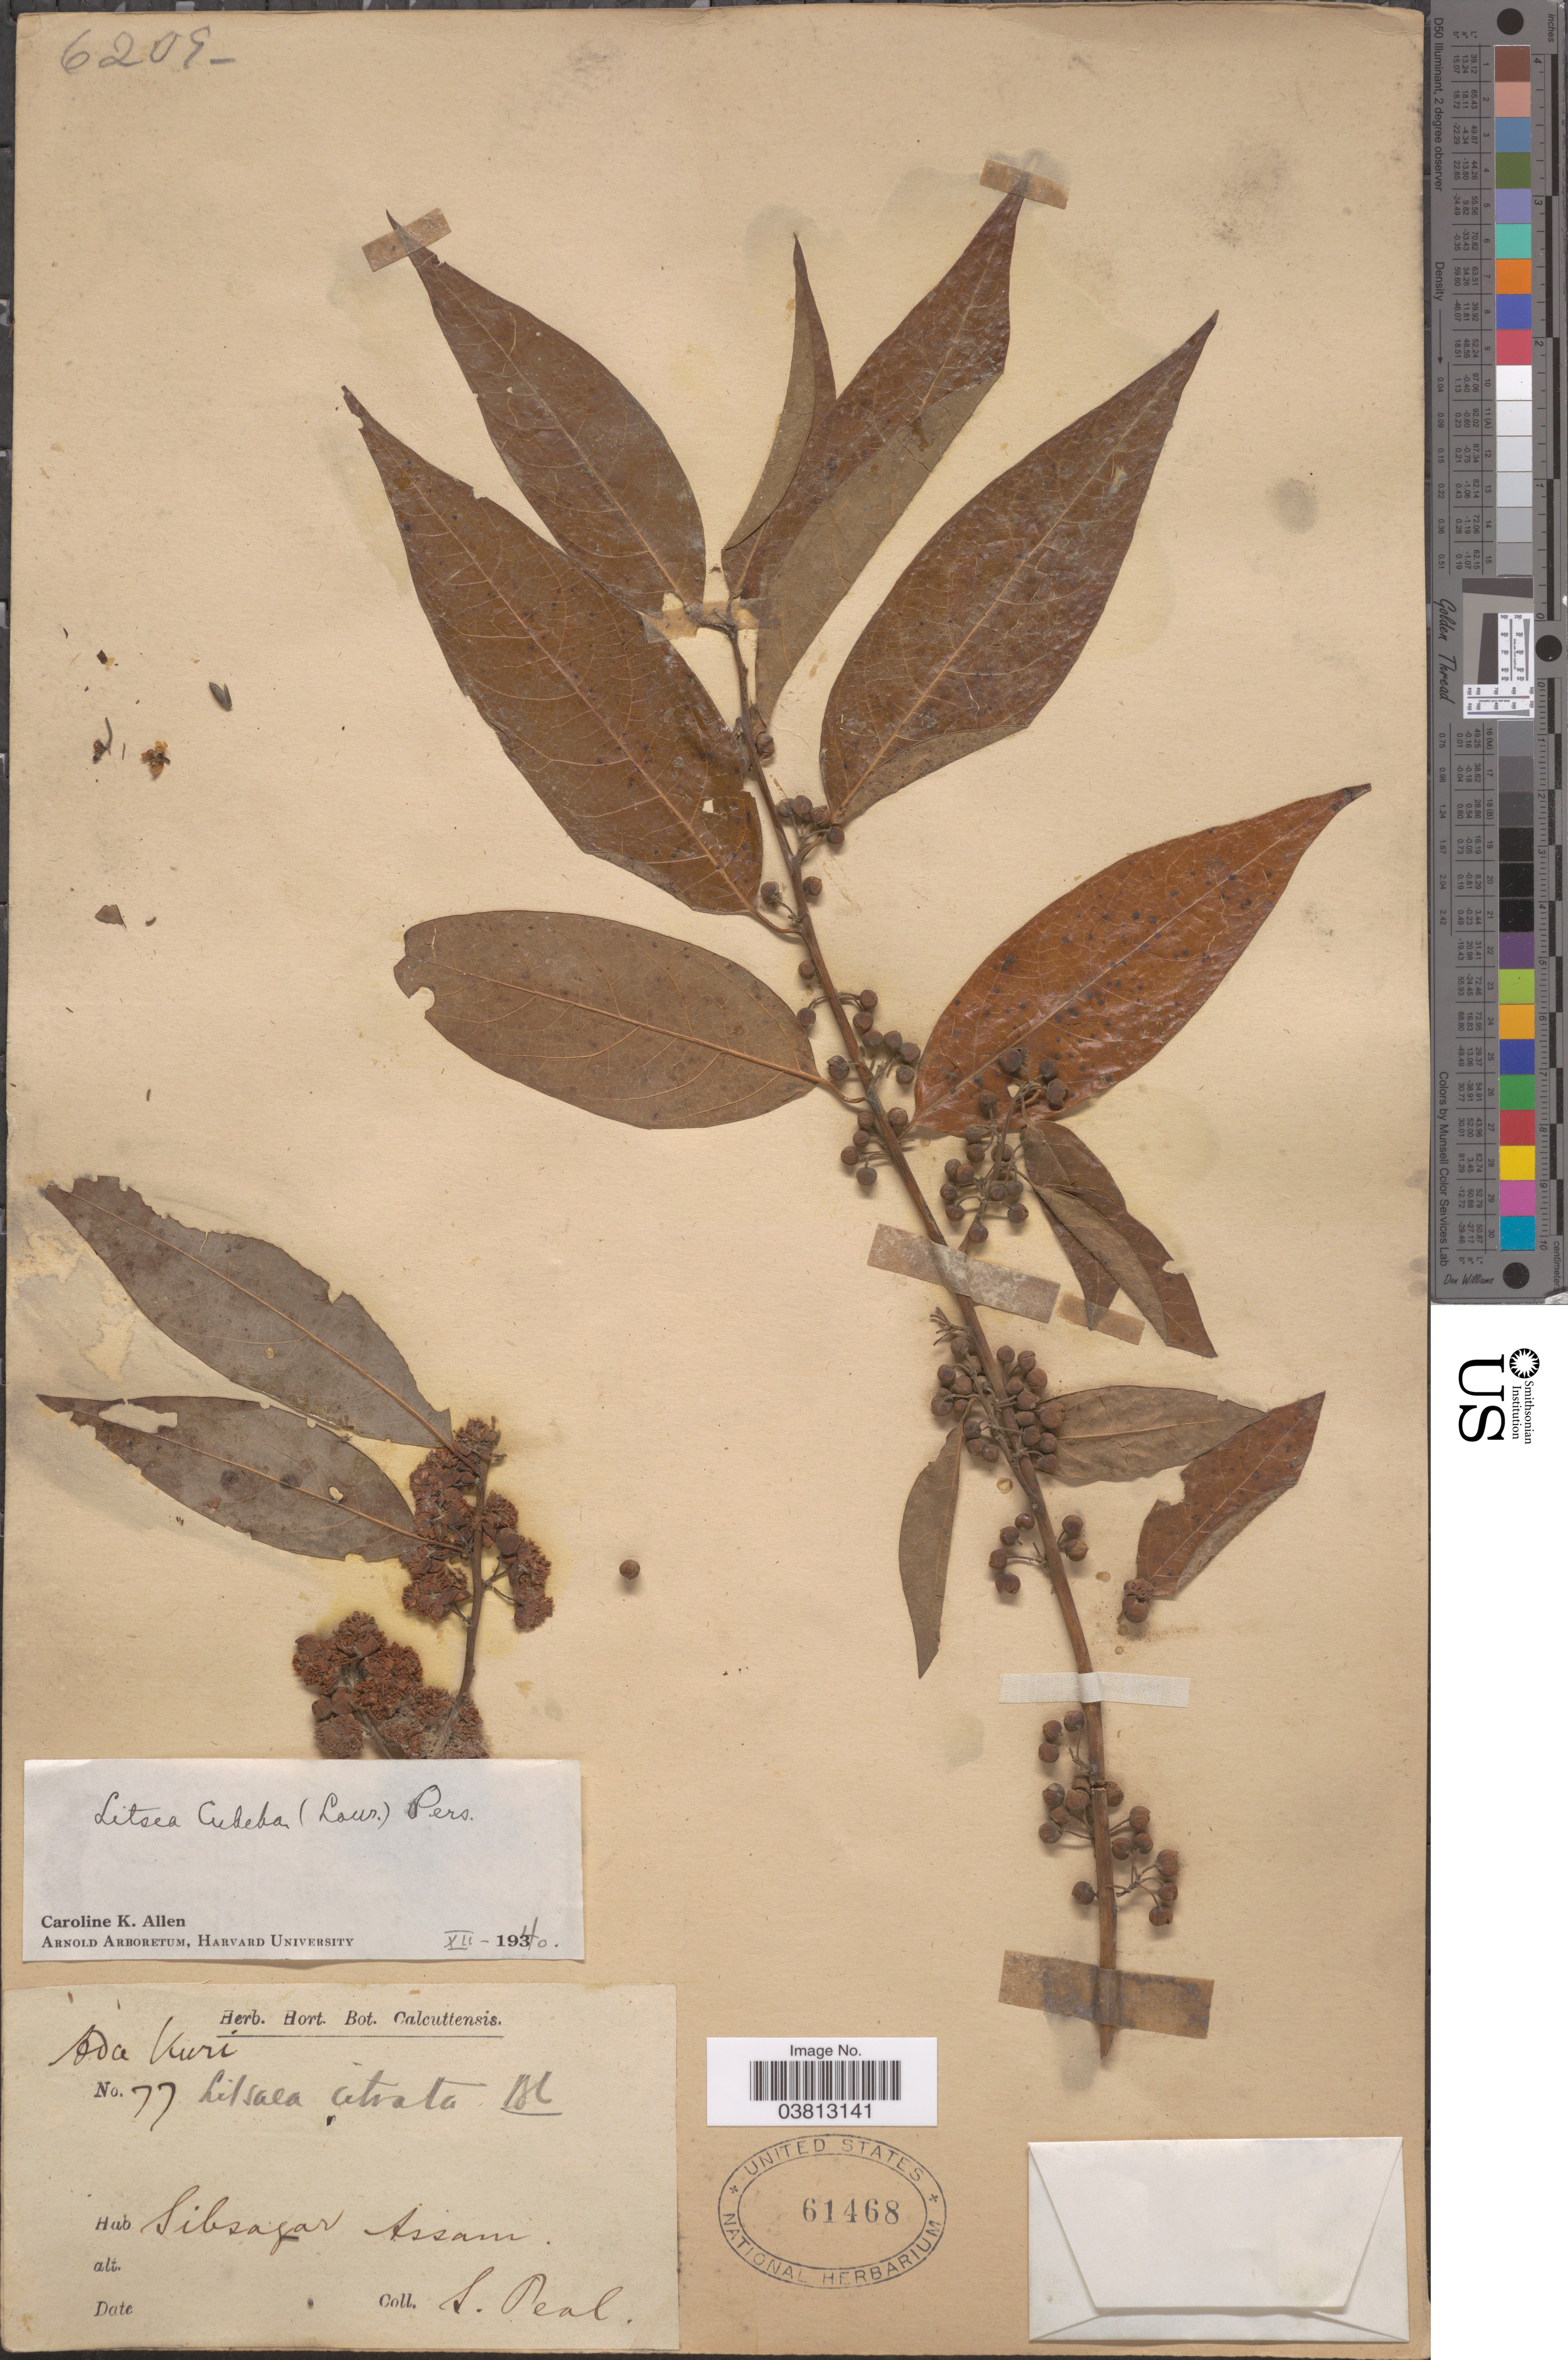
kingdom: Plantae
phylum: Tracheophyta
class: Magnoliopsida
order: Laurales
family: Lauraceae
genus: Litsea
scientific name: Litsea cubeba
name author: (Lour.) Pers.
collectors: S. Peal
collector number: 77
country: India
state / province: Assam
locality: Sibsagar.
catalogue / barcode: US 61468